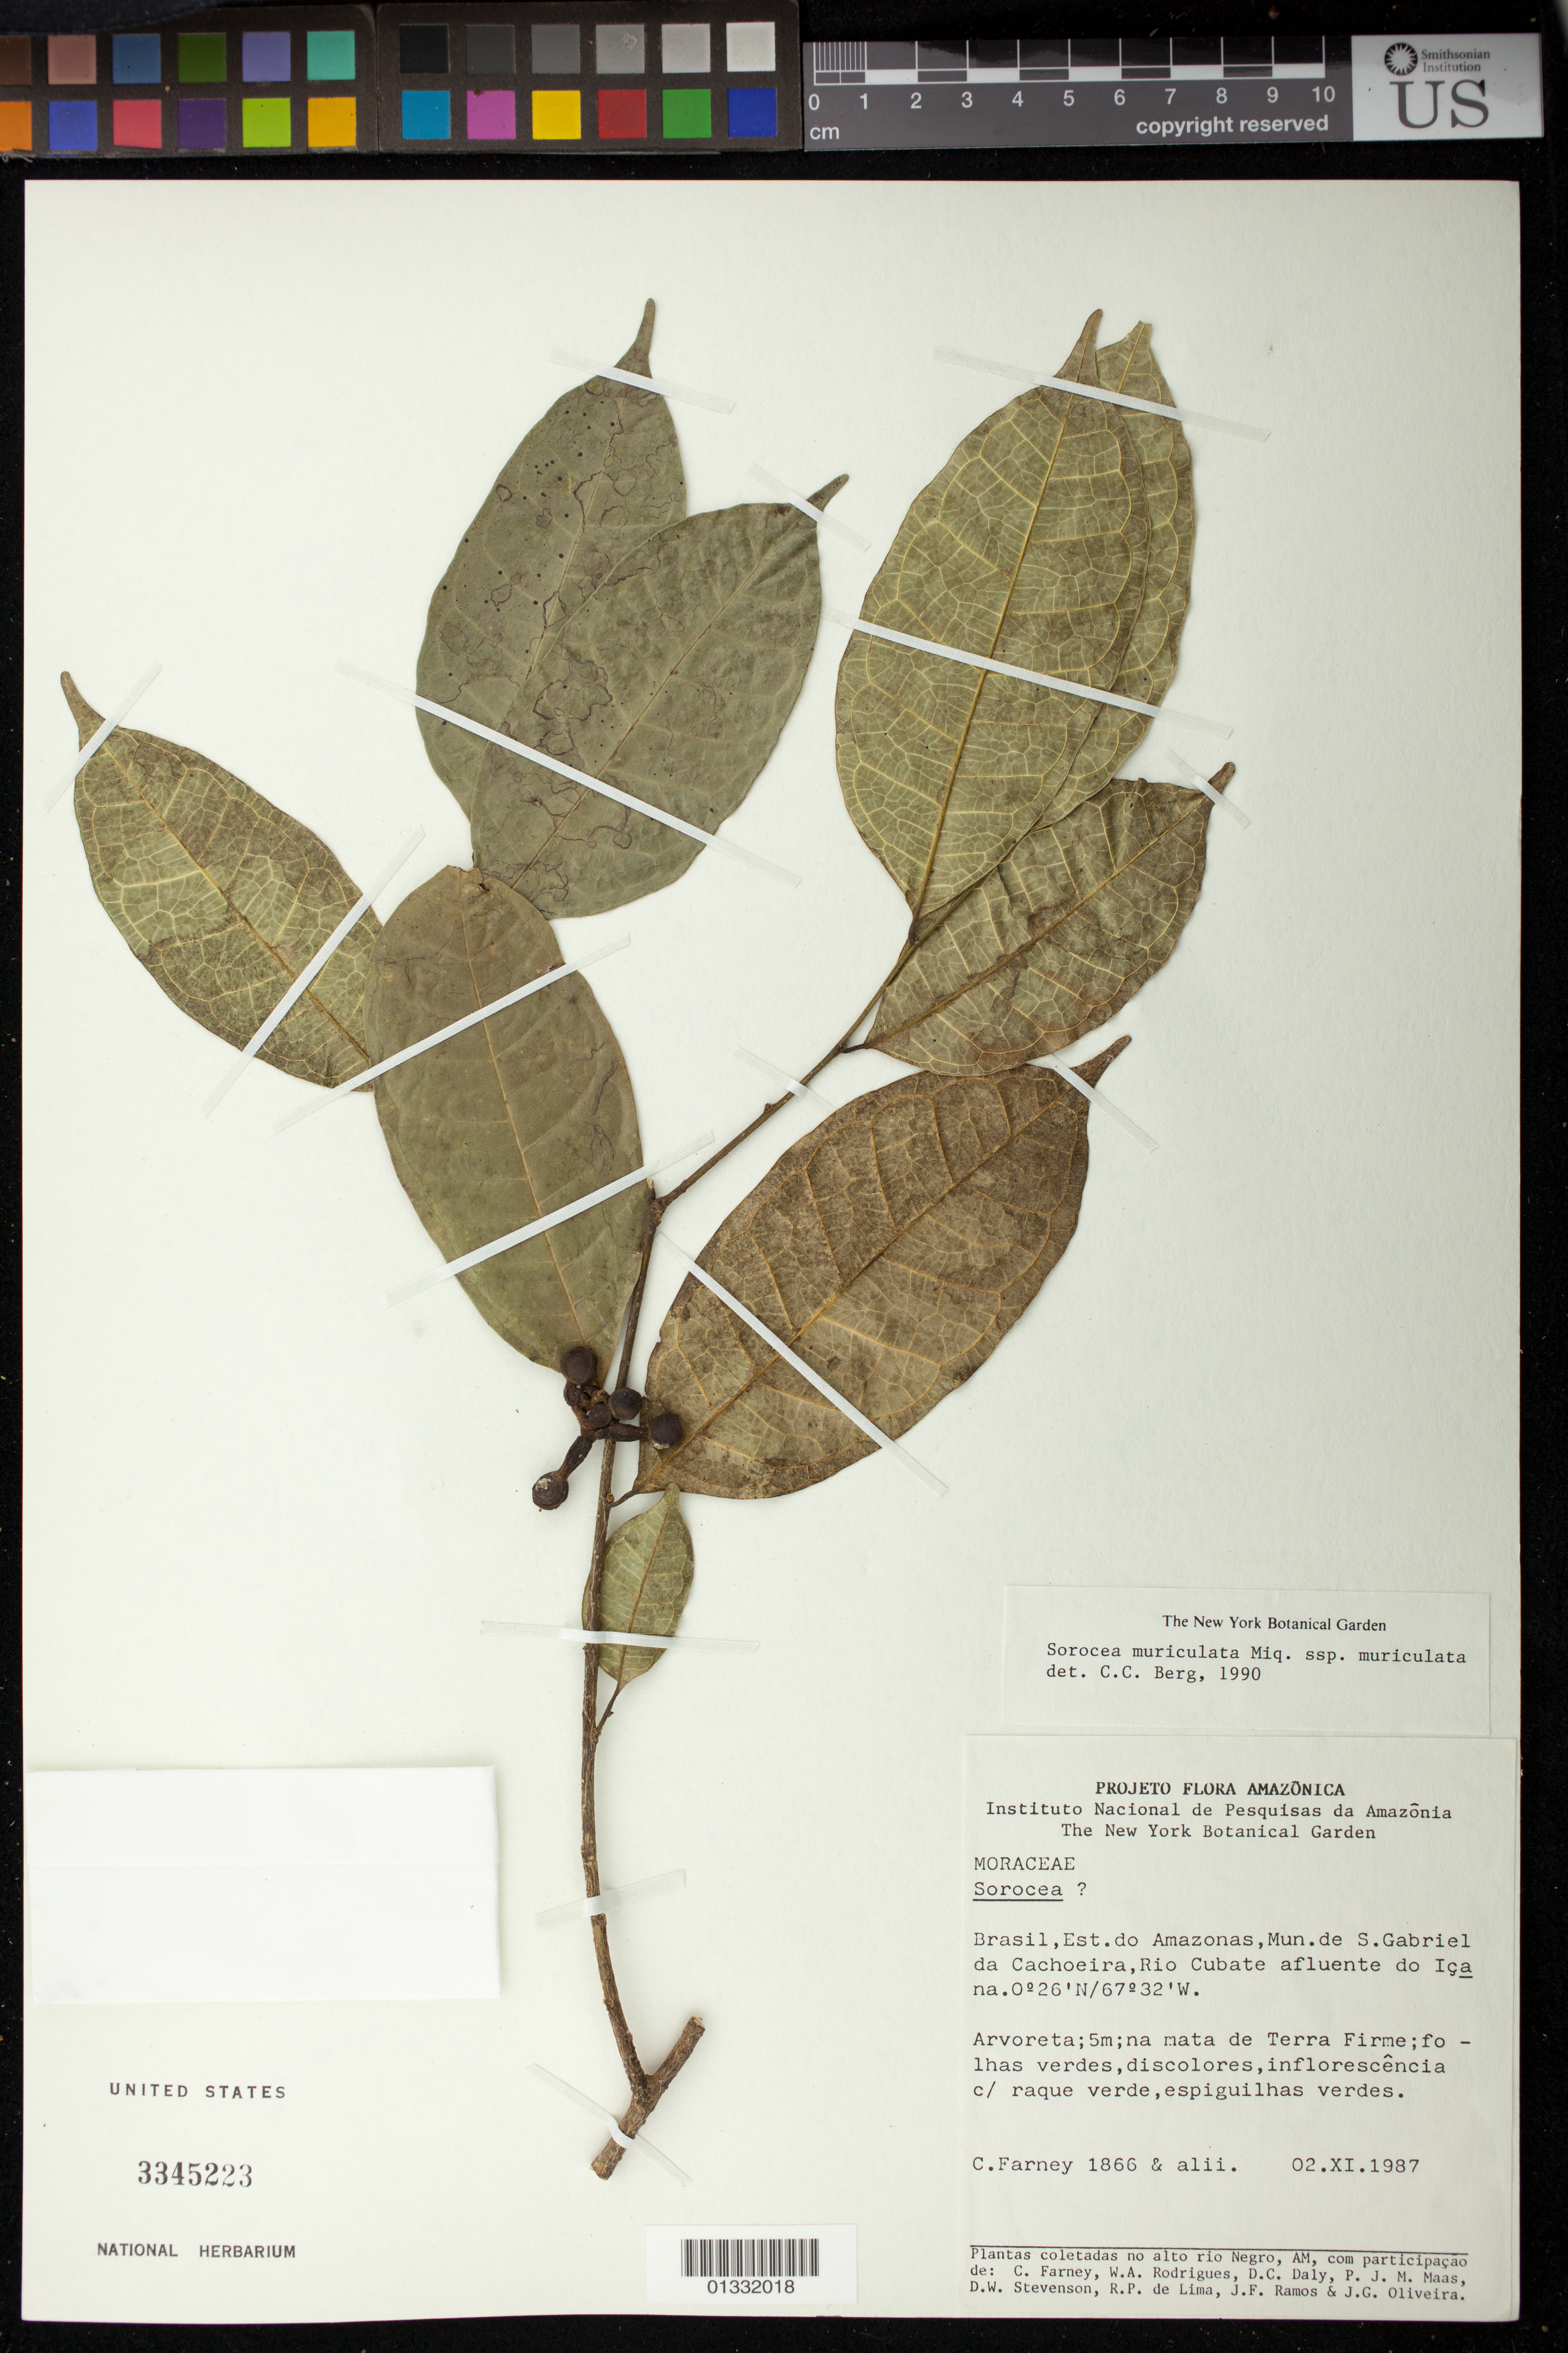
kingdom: Plantae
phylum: Tracheophyta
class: Magnoliopsida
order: Rosales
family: Moraceae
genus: Sorocea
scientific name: Sorocea muriculata subsp. muriculata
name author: Miq.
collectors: C. Farney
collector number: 1866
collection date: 1987-11-02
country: Brazil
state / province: Amazonas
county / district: São Gabriel da Cachoeira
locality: Rio Cubate afluente do Içana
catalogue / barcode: US 3345223